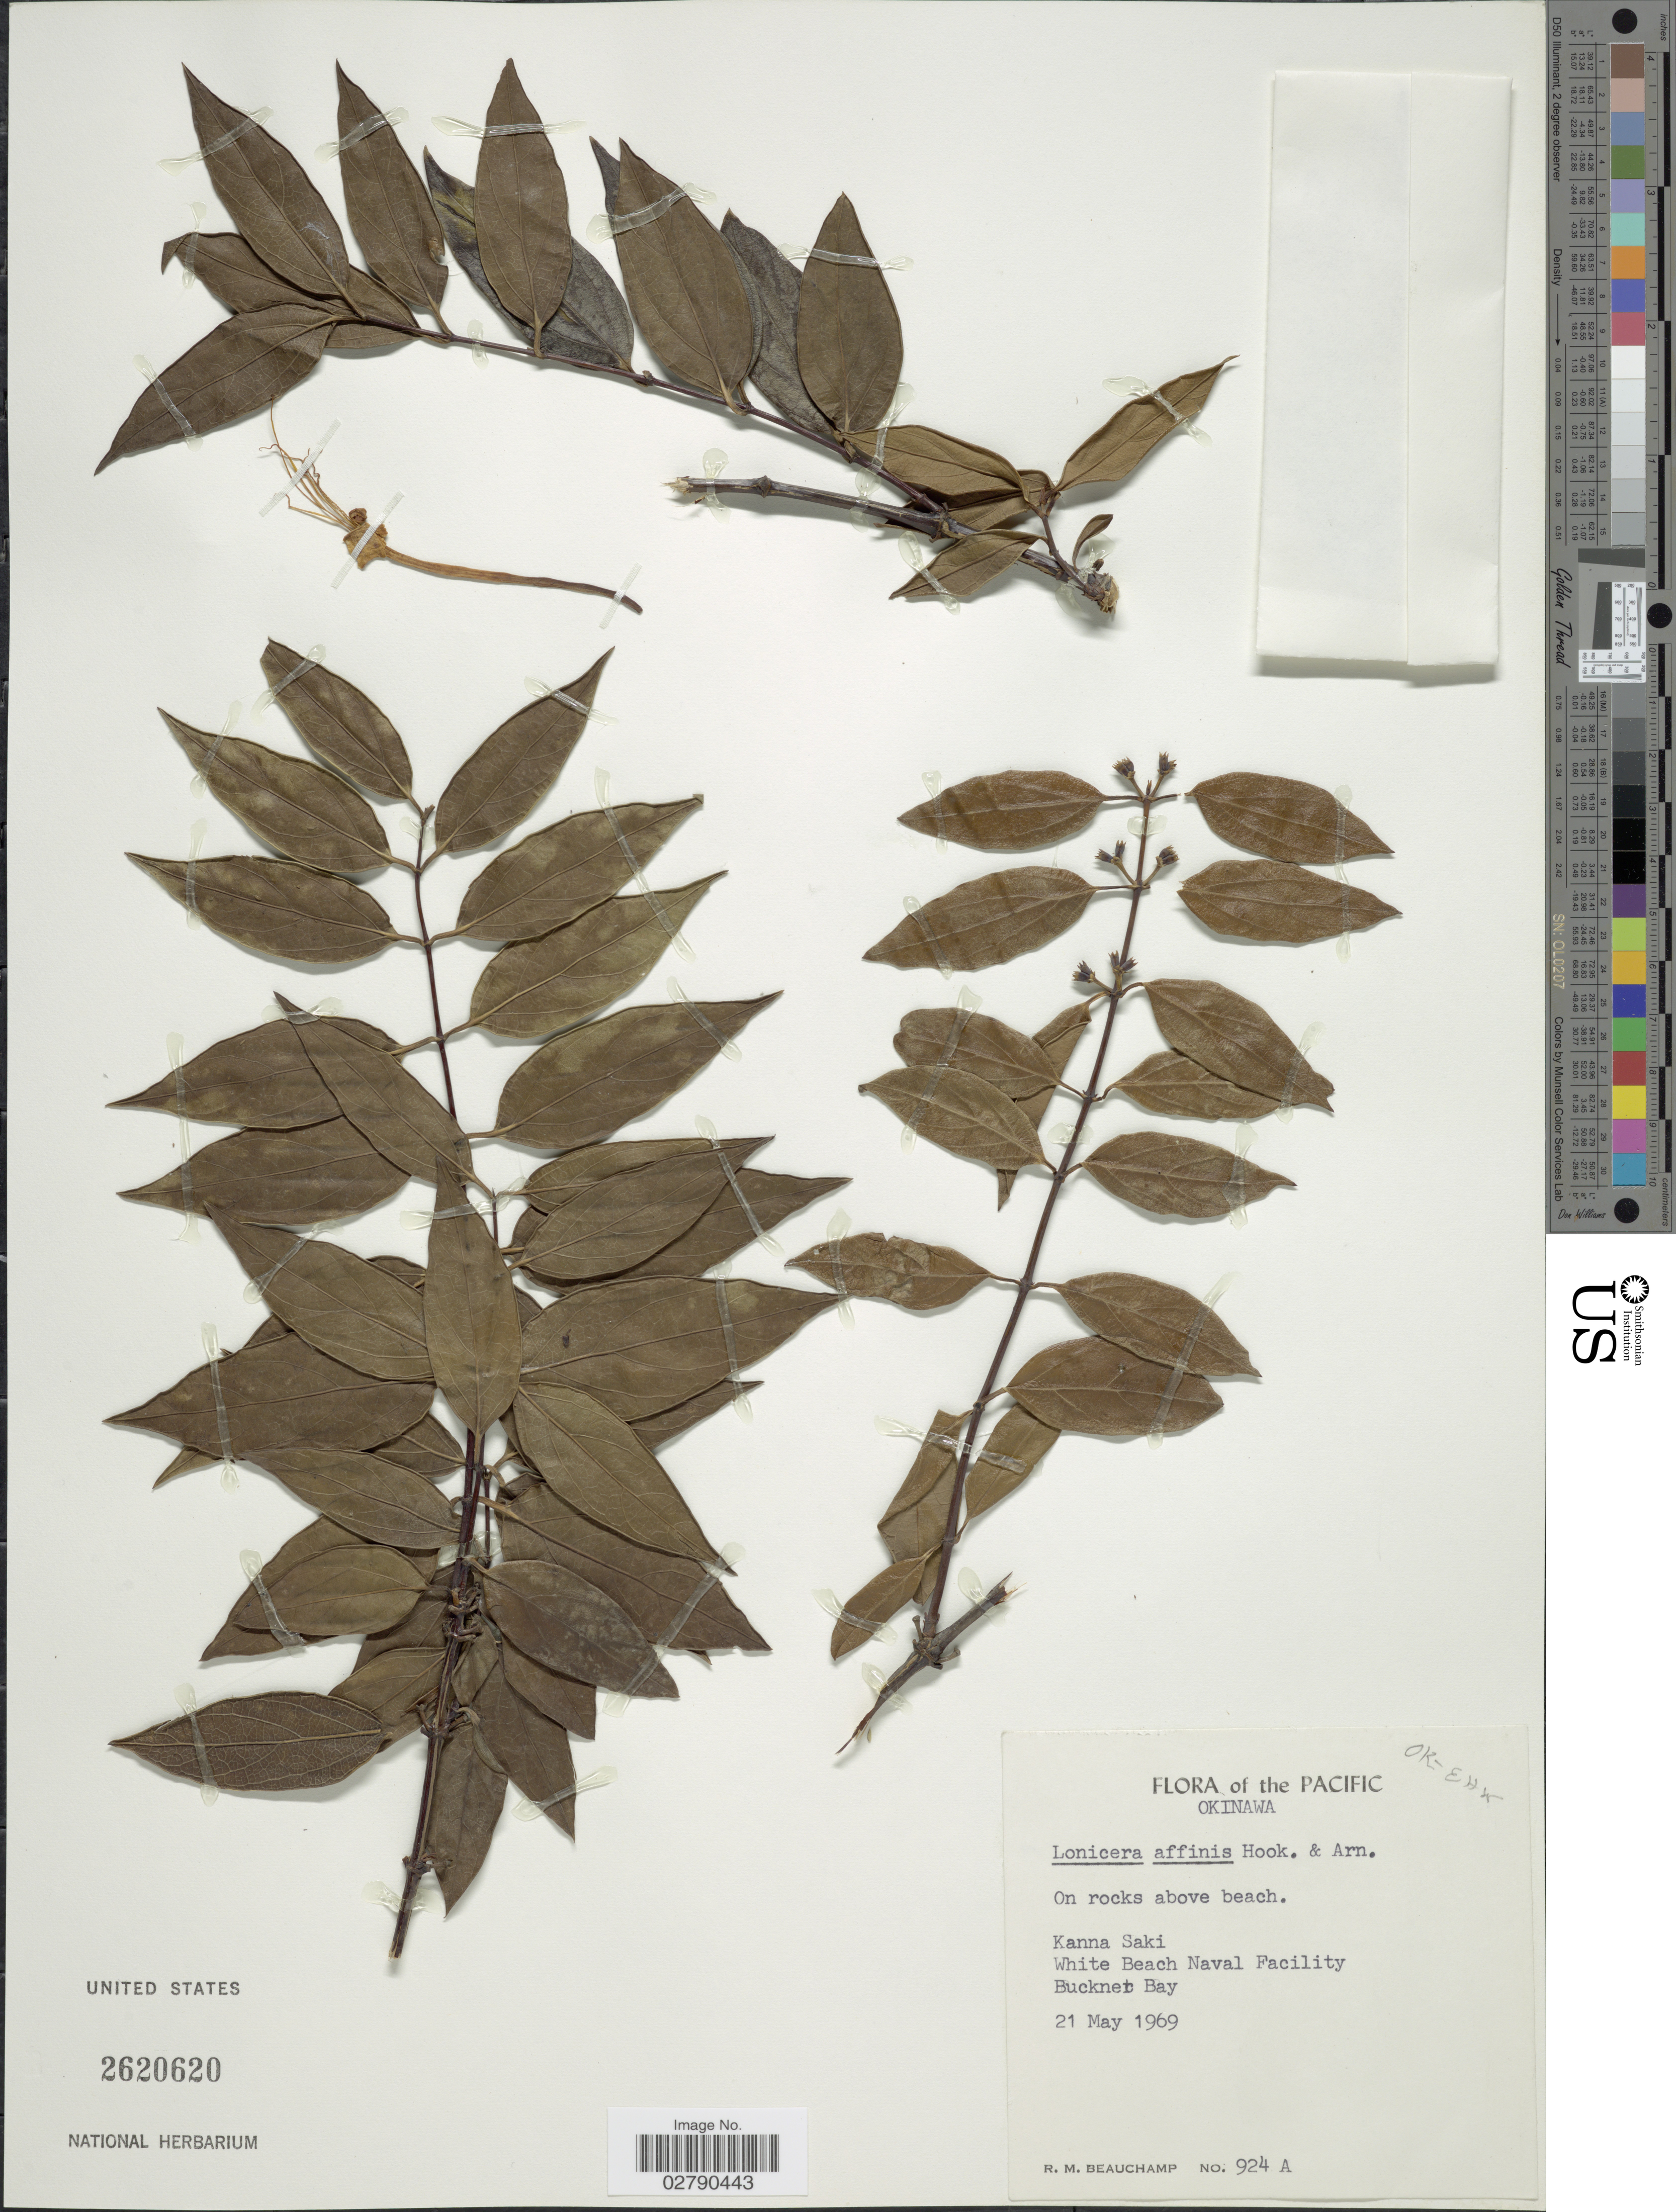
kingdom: Plantae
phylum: Tracheophyta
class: Magnoliopsida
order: Dipsacales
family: Caprifoliaceae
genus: Lonicera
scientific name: Lonicera affinis var. affinis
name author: Hook. & Arn.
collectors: R. Beauchamp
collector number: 924A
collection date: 1969-05-21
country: Japan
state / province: Okinawa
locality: The Pacific. Kanna Saki. White Beach Naval Facility. Bucknet Bay.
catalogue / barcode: US 2620620